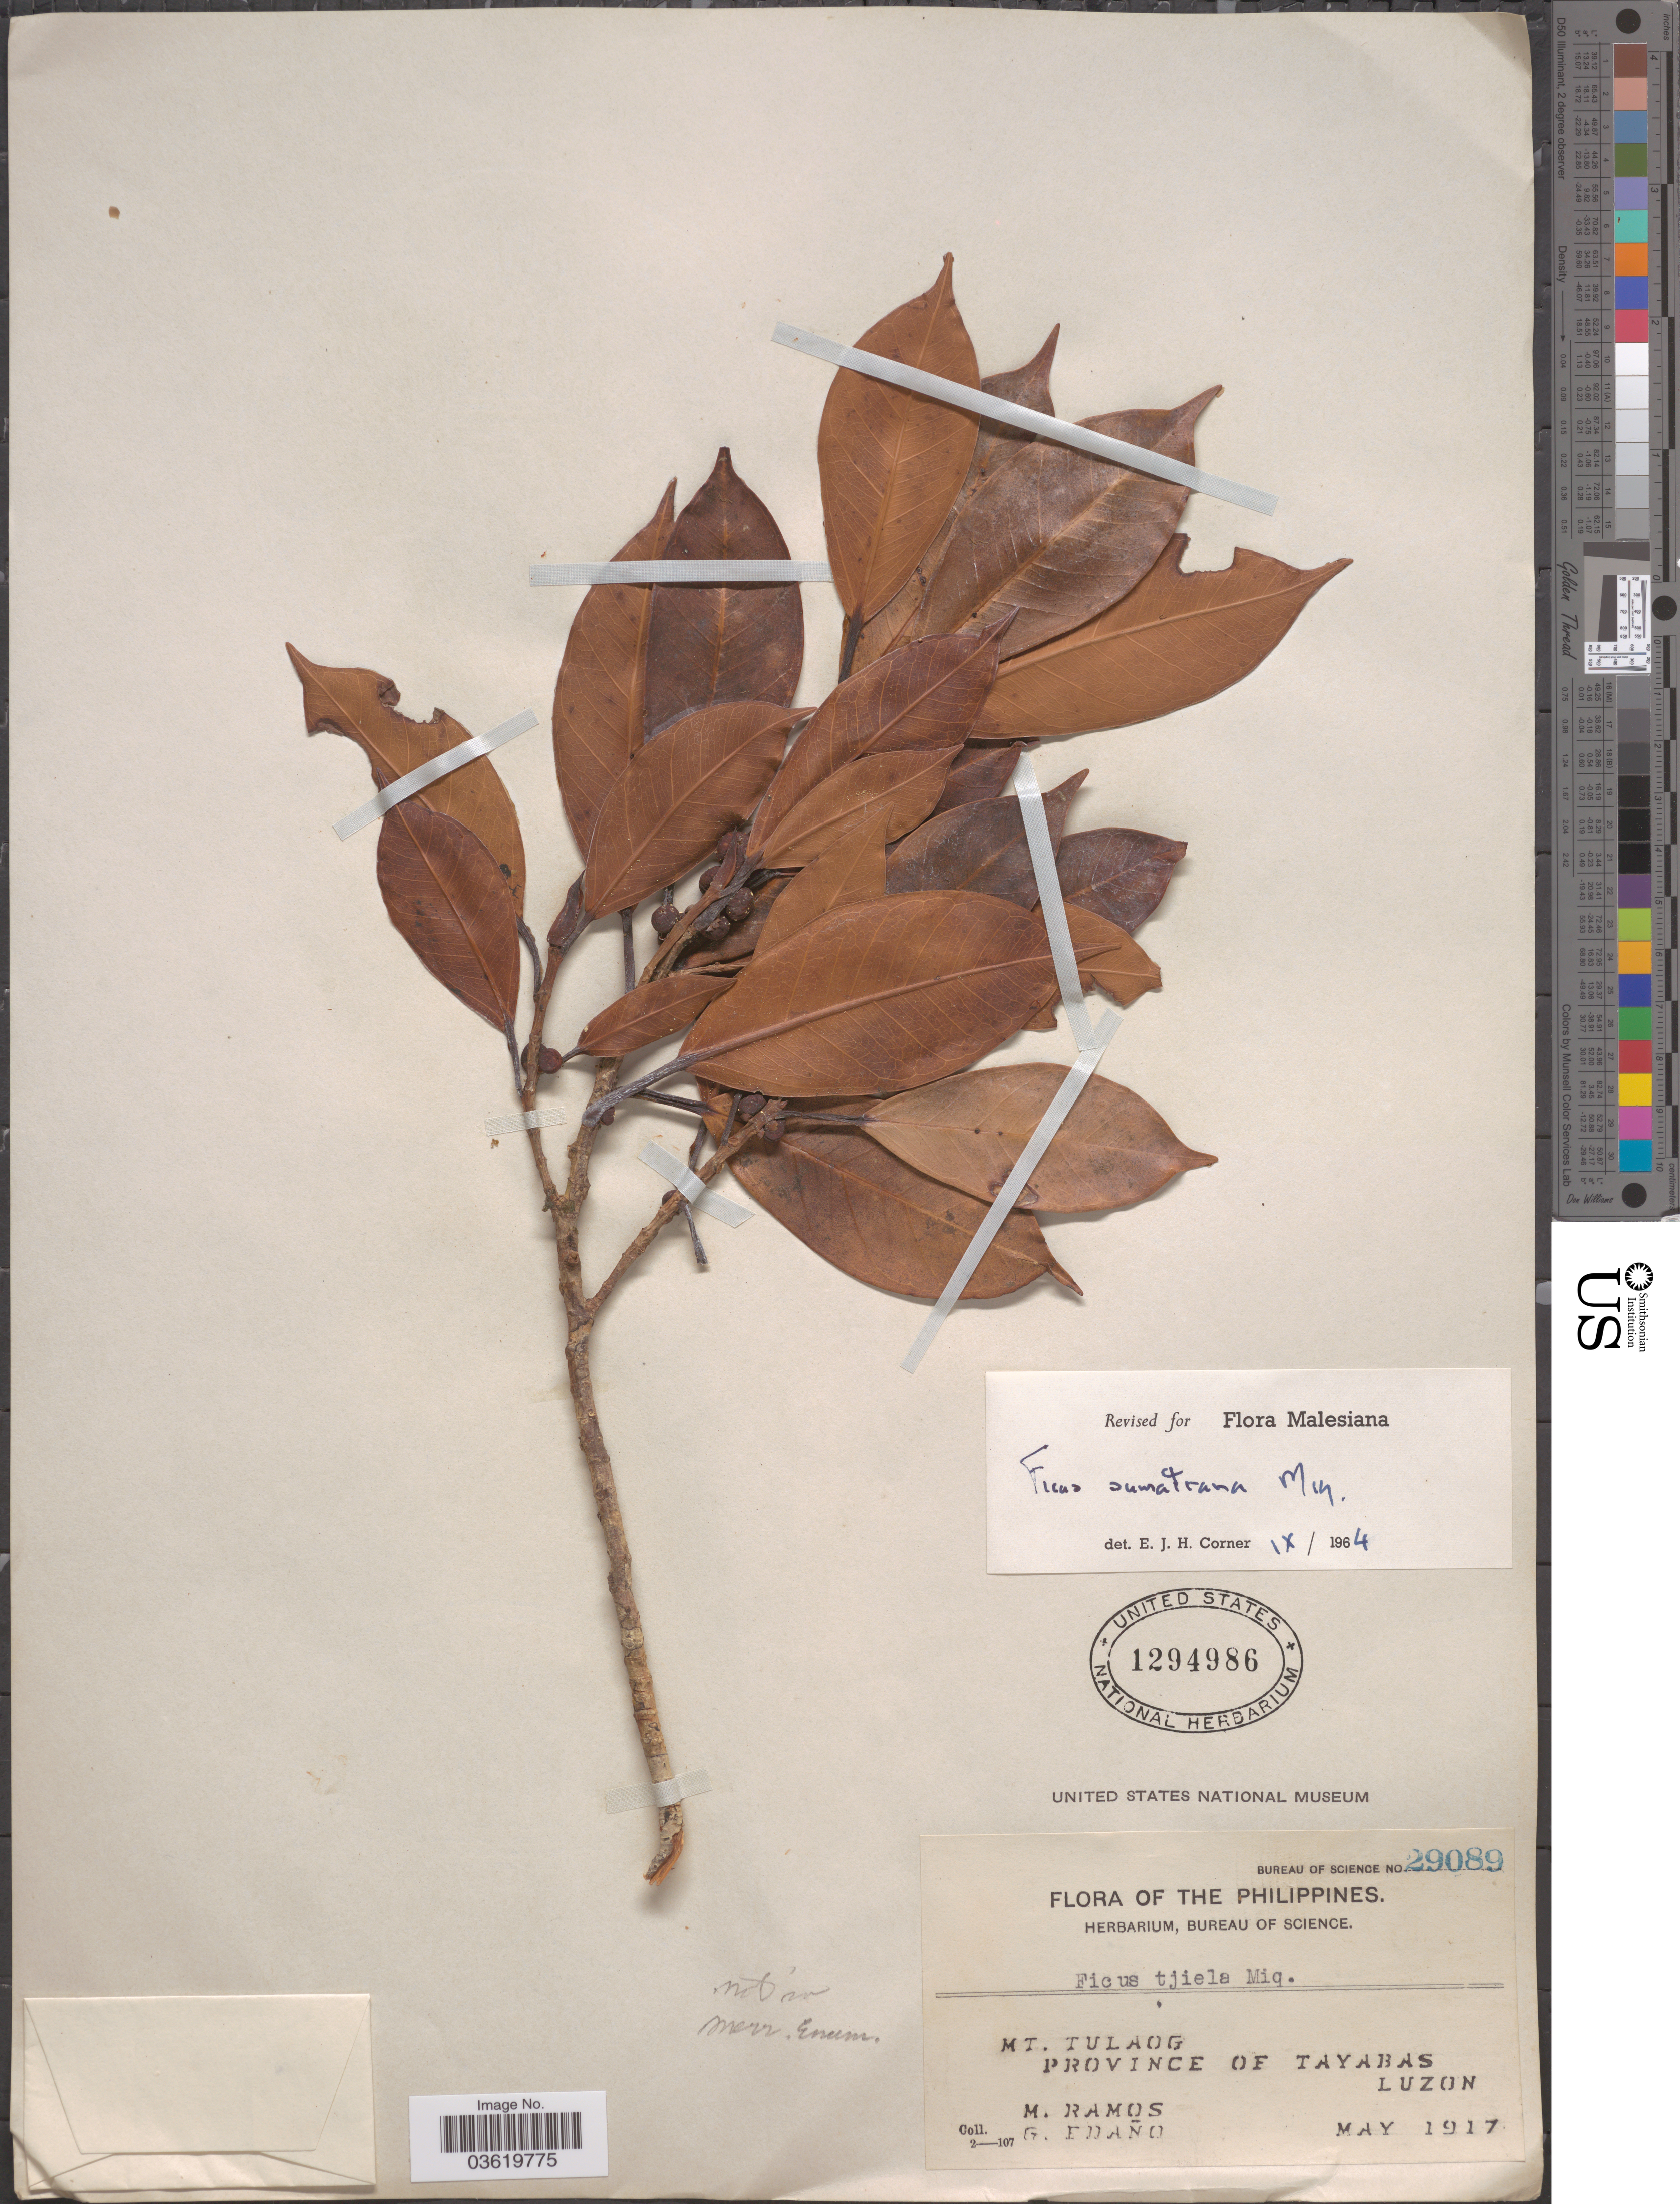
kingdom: Plantae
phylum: Tracheophyta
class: Magnoliopsida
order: Rosales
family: Moraceae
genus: Ficus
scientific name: Ficus sumatrana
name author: Miq.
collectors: M. Ramos & G. Edaño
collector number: Bureau of Science 29089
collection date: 1917-05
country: Philippines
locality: Mt. Tulaog. Province of Tayabas. Luzon.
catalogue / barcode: US 1294986